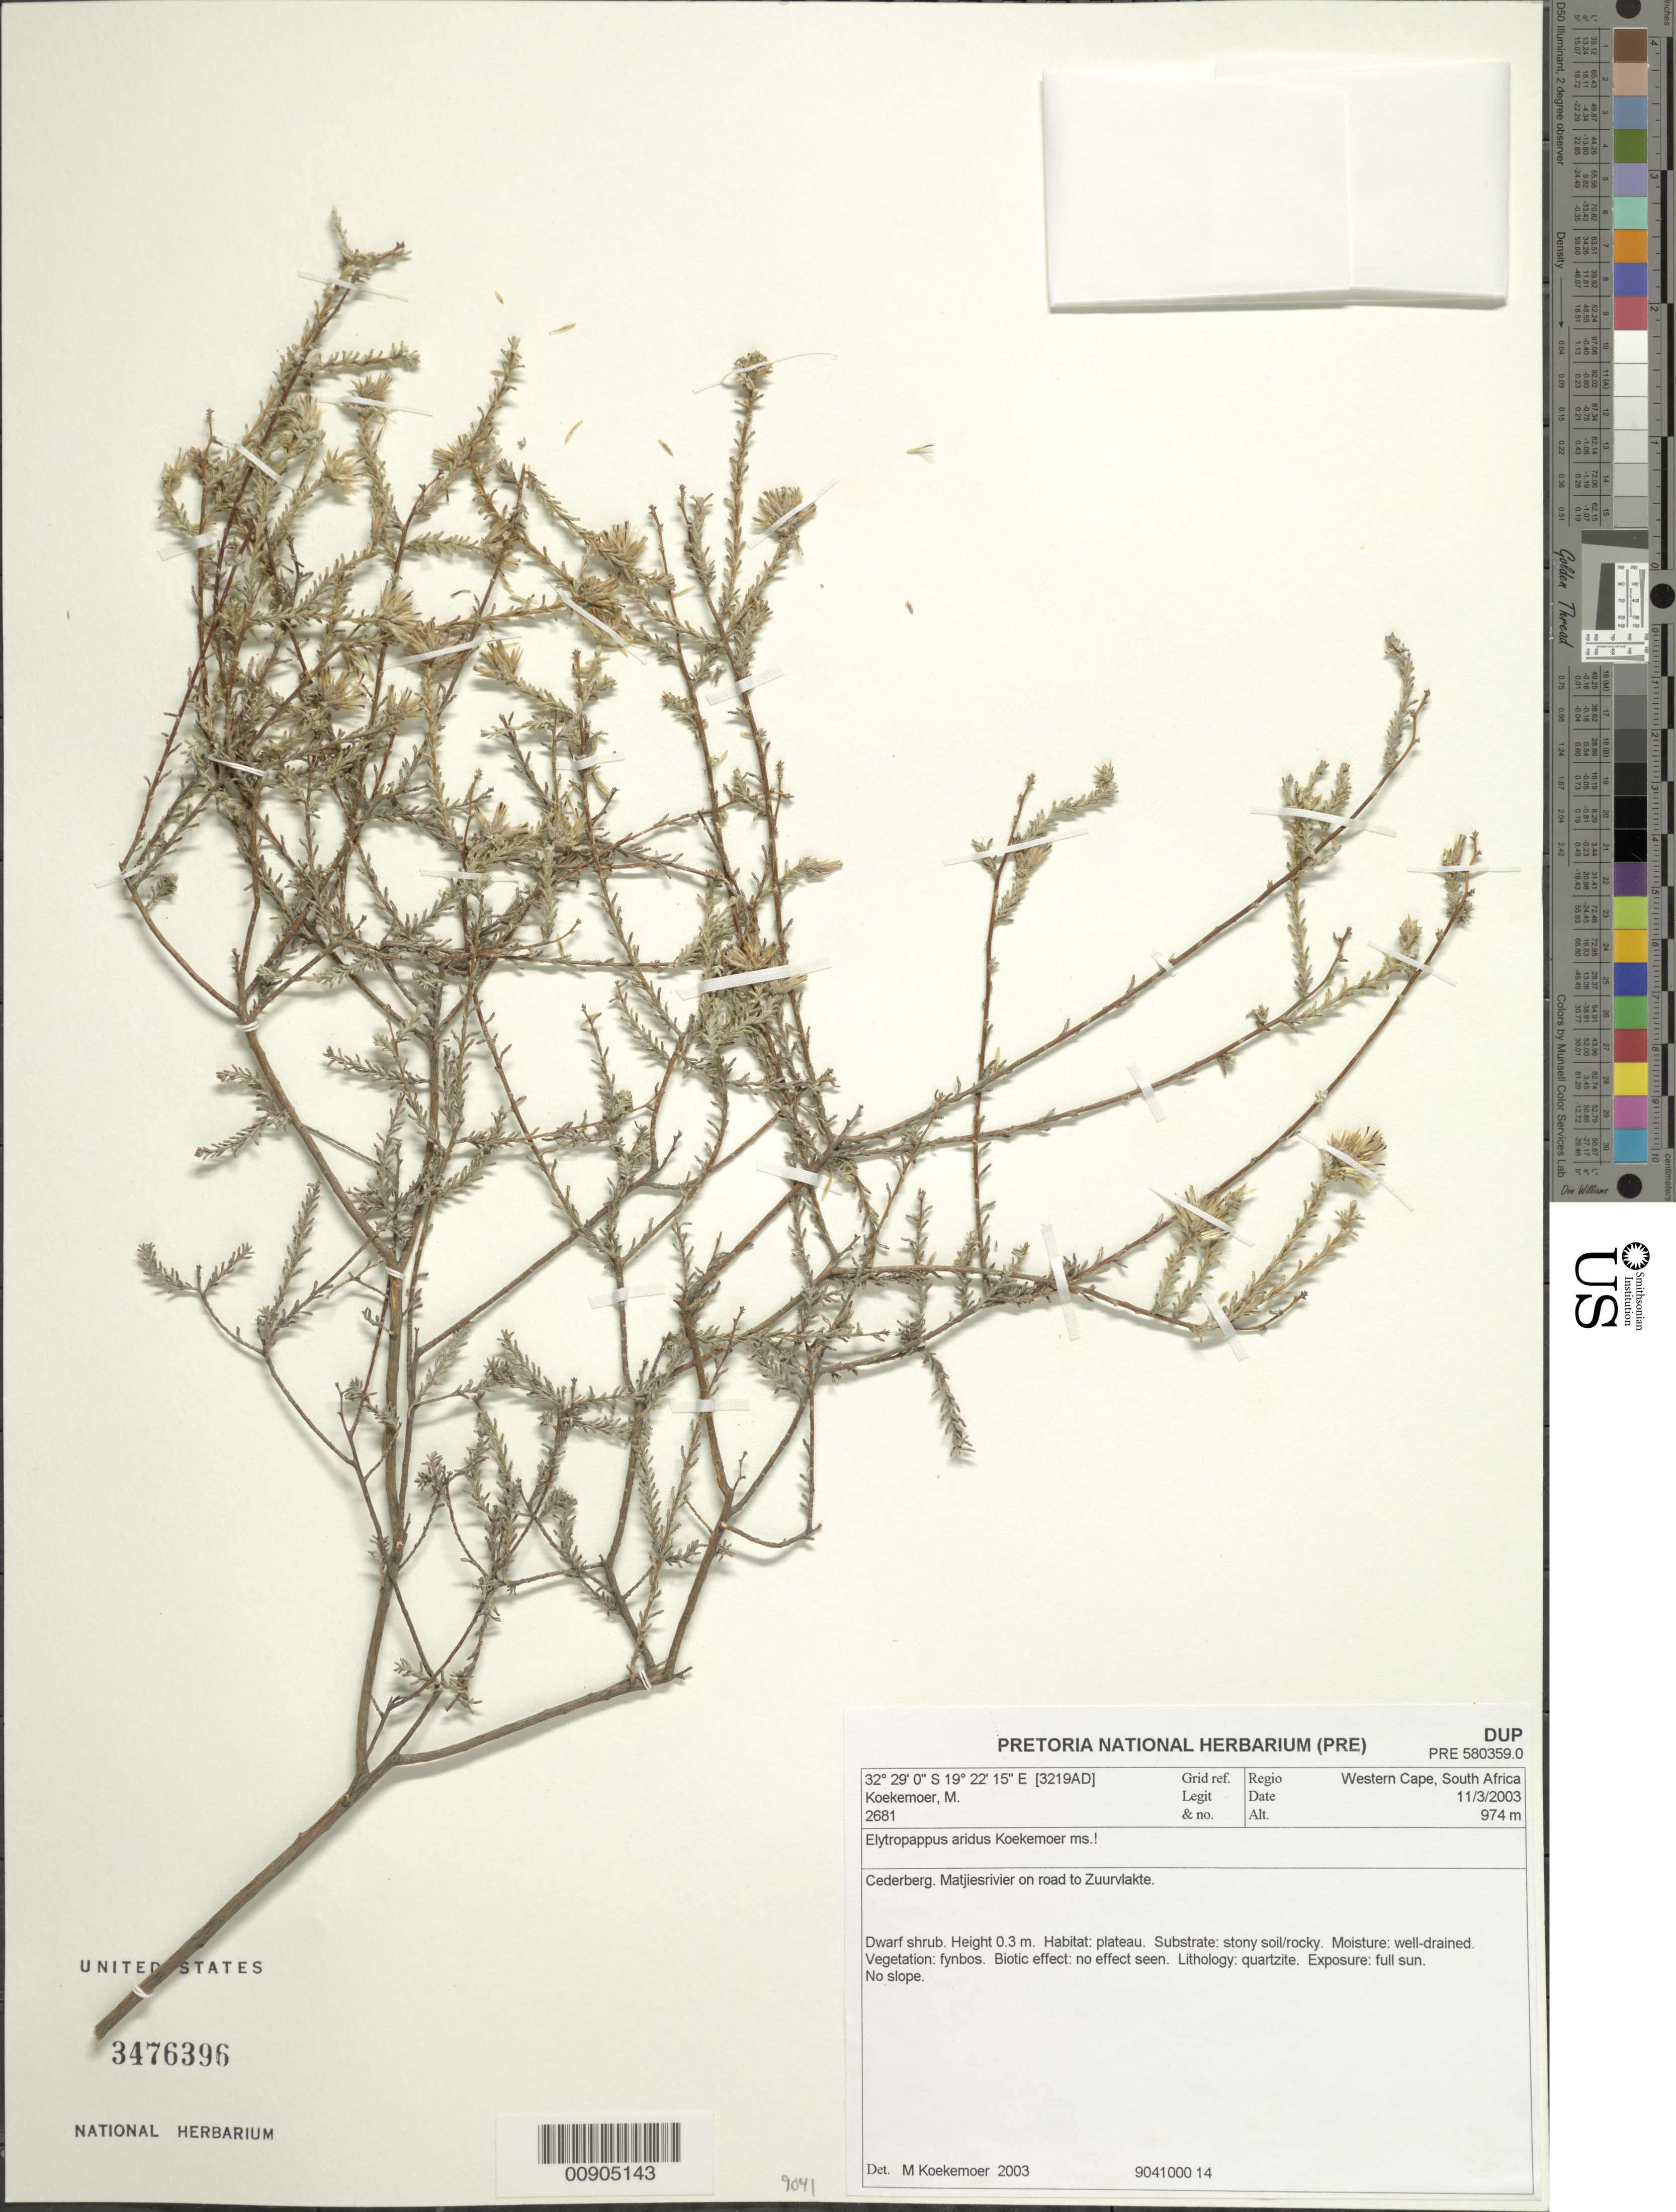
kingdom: Plantae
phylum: Tracheophyta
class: Magnoliopsida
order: Asterales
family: Asteraceae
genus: Elytropappus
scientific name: Elytropappus aridus Koek. ined. Jun 2014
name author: Koek.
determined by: Koekemoer, M.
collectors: M. Koekemoer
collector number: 2681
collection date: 2003-03-11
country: South Africa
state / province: Western Cape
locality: Cederberg, Matjiesrivier, road to Zuurvlakte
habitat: Plateau, stony soil/rocky, well-drained, fynbos, quartzite, full sun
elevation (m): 974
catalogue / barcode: US 3476396